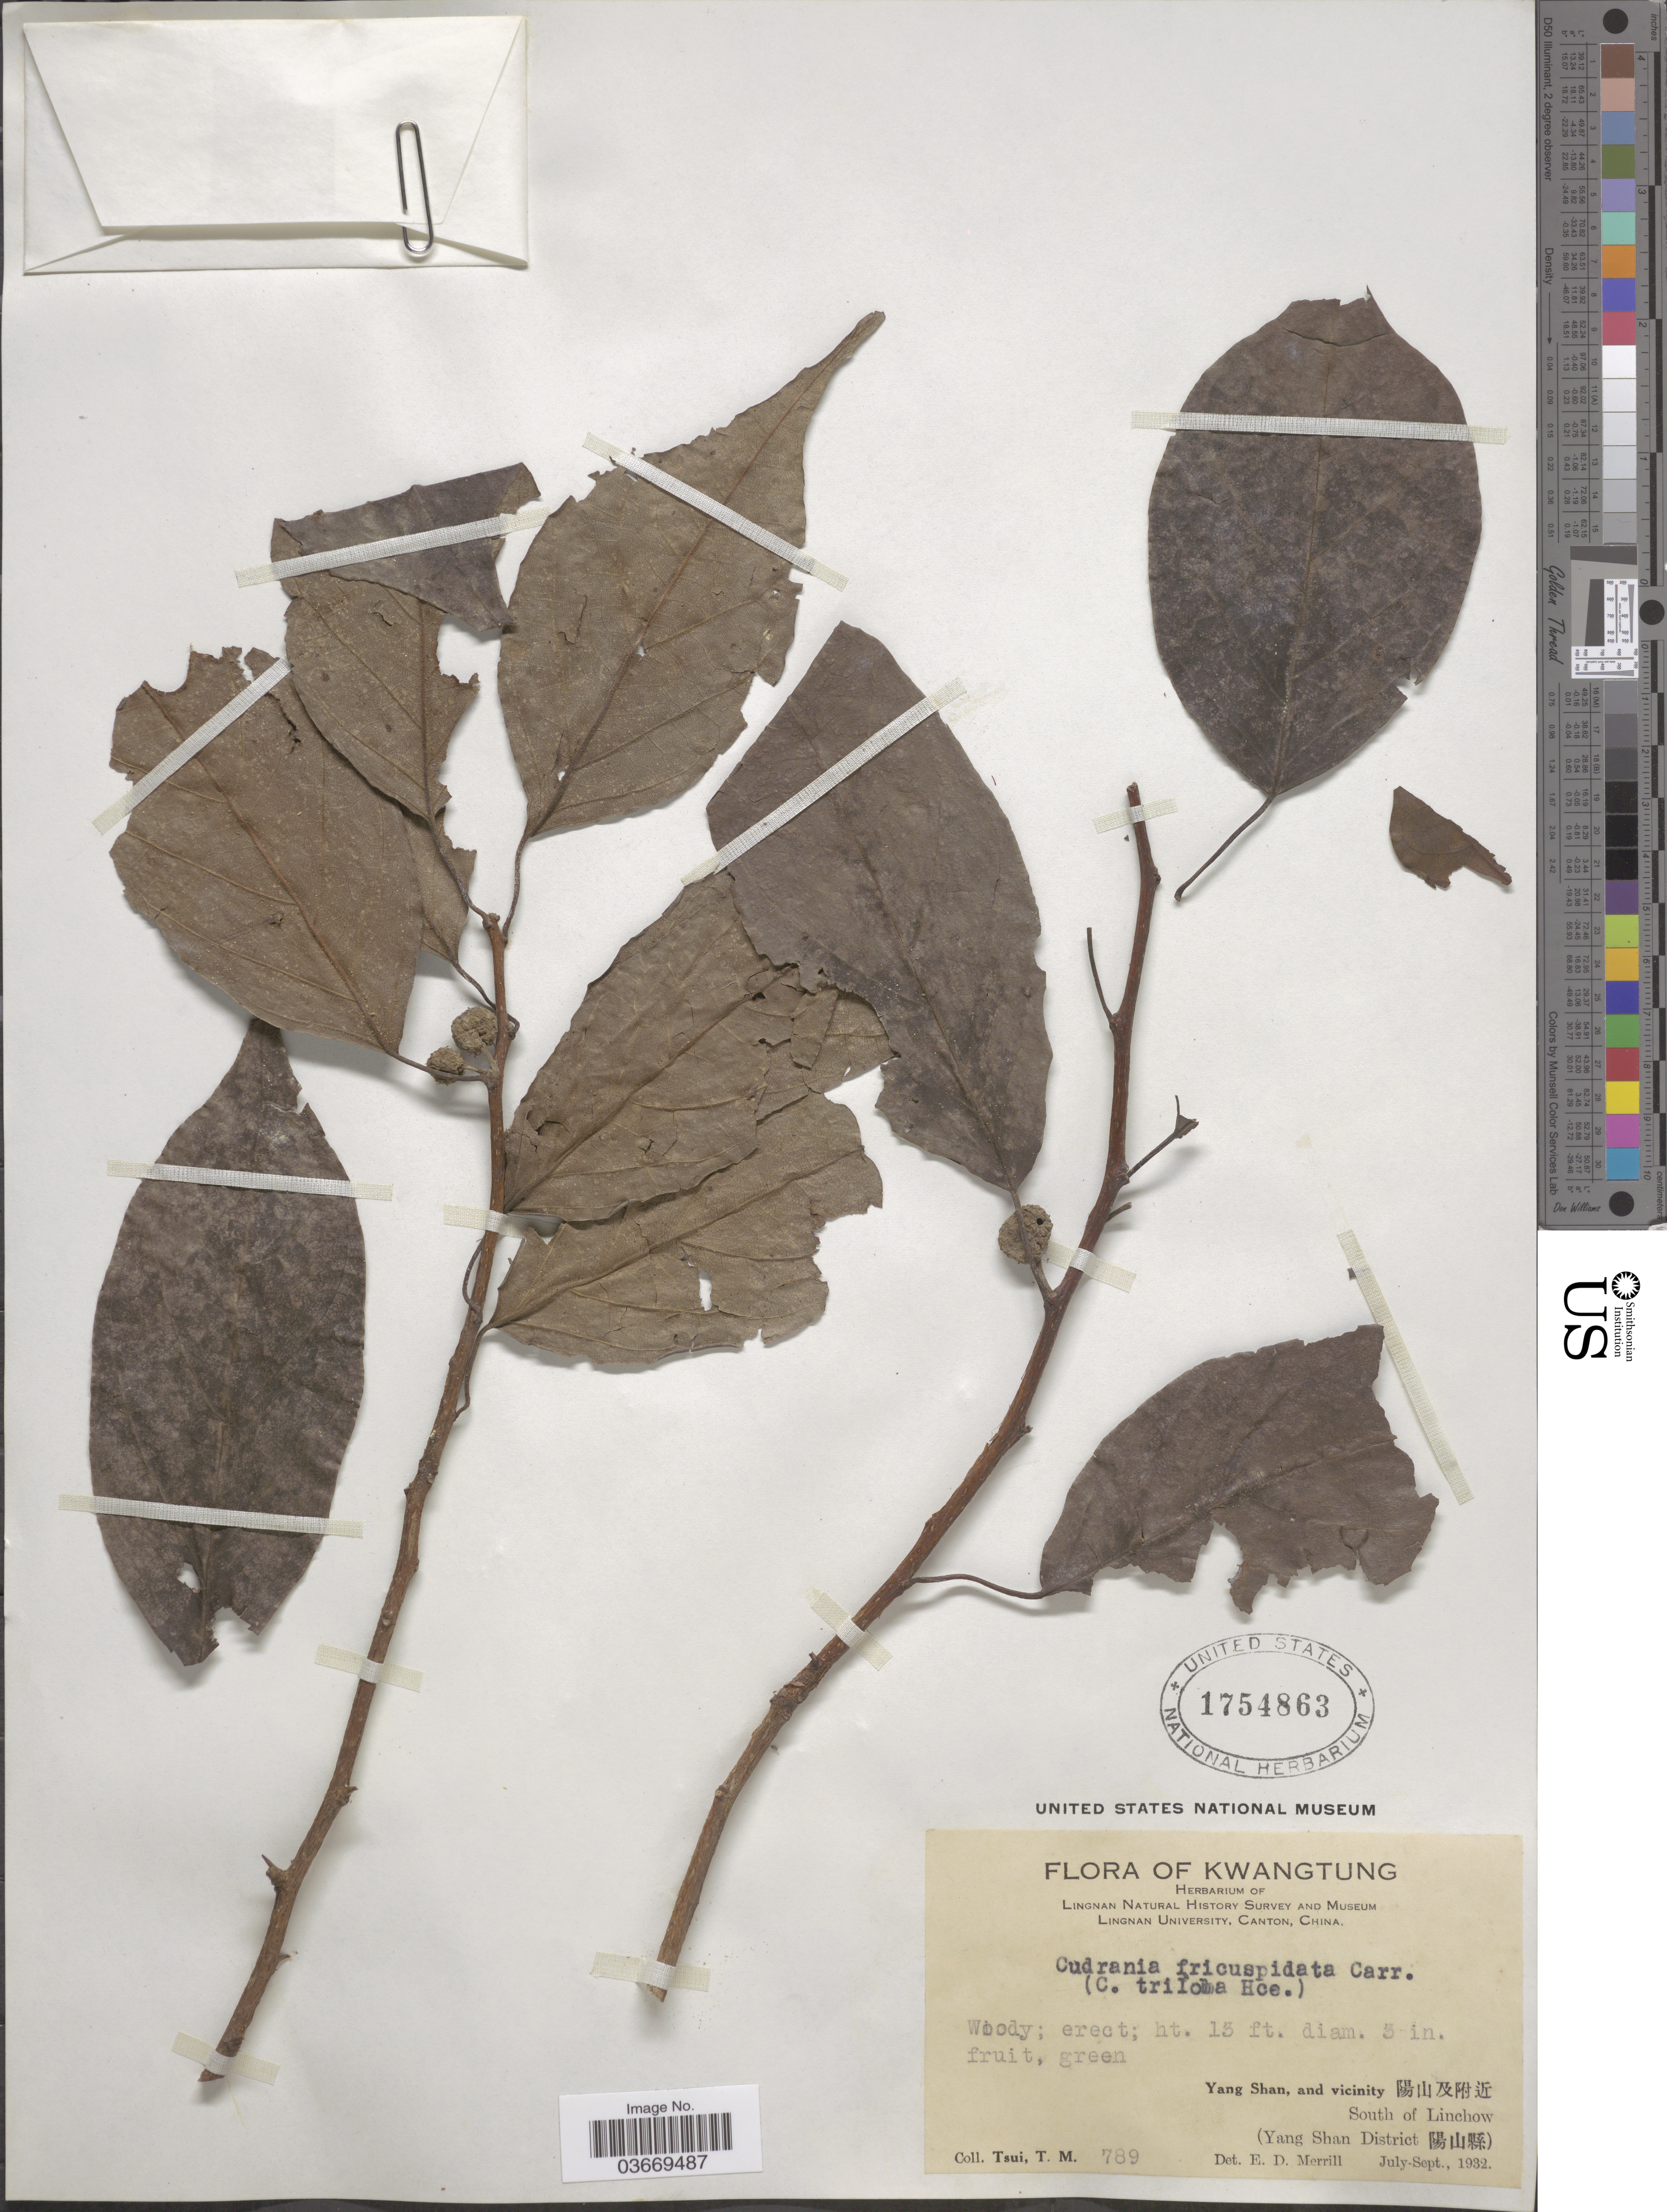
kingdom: Plantae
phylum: Tracheophyta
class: Magnoliopsida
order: Rosales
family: Moraceae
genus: Maclura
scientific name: Maclura tricuspidata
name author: Carrière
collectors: T. Tsui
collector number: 789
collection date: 1932-07/1932-09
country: China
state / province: Guangdong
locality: Kwangtung. Yang Shan, and vicinity X. South of Linchow (Yang Shan District X).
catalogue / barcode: US 1754863